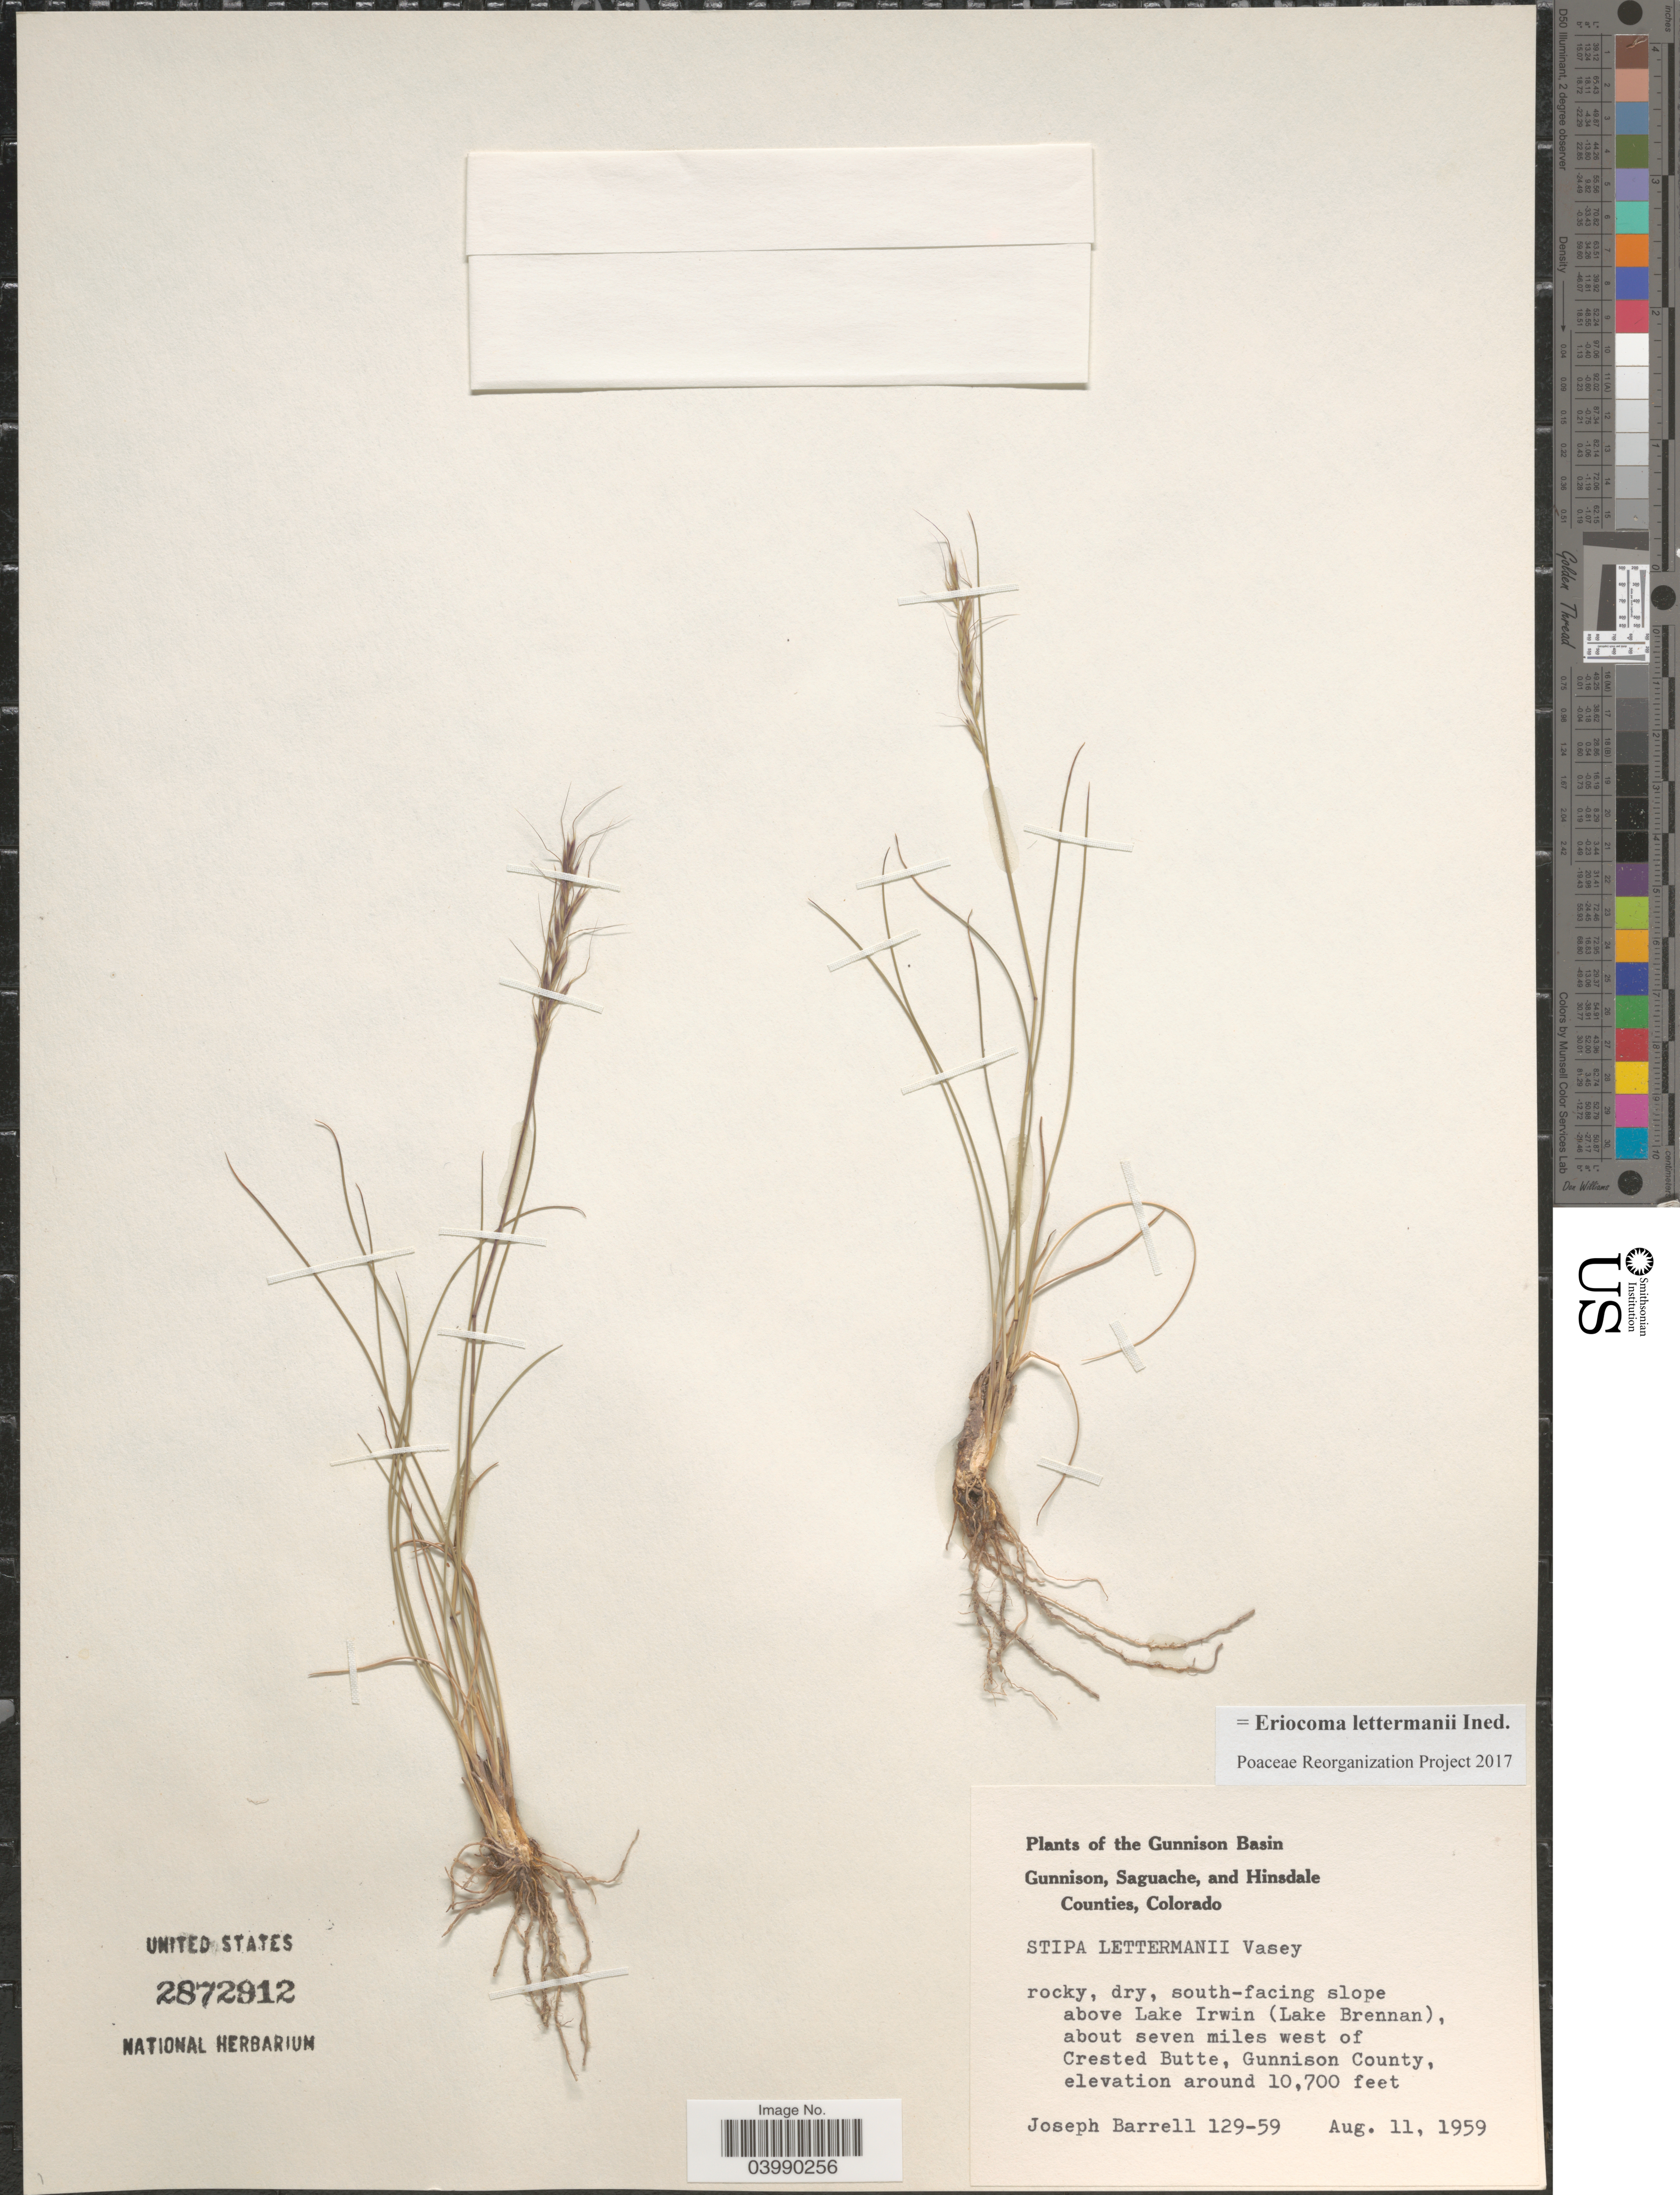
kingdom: Plantae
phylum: Tracheophyta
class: Liliopsida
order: Poales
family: Poaceae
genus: Eriocoma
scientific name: Eriocoma lettermanii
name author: (Vasey) Romasch.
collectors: J. Barrell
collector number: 129-59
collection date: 1959-08-11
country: United States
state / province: Colorado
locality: The Gunnison Basin. South-facing slope above Lake Irwin (Lake Brennan), about seven miles west of Crested Butte, Gunnison County.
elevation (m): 3261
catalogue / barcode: US 2872912